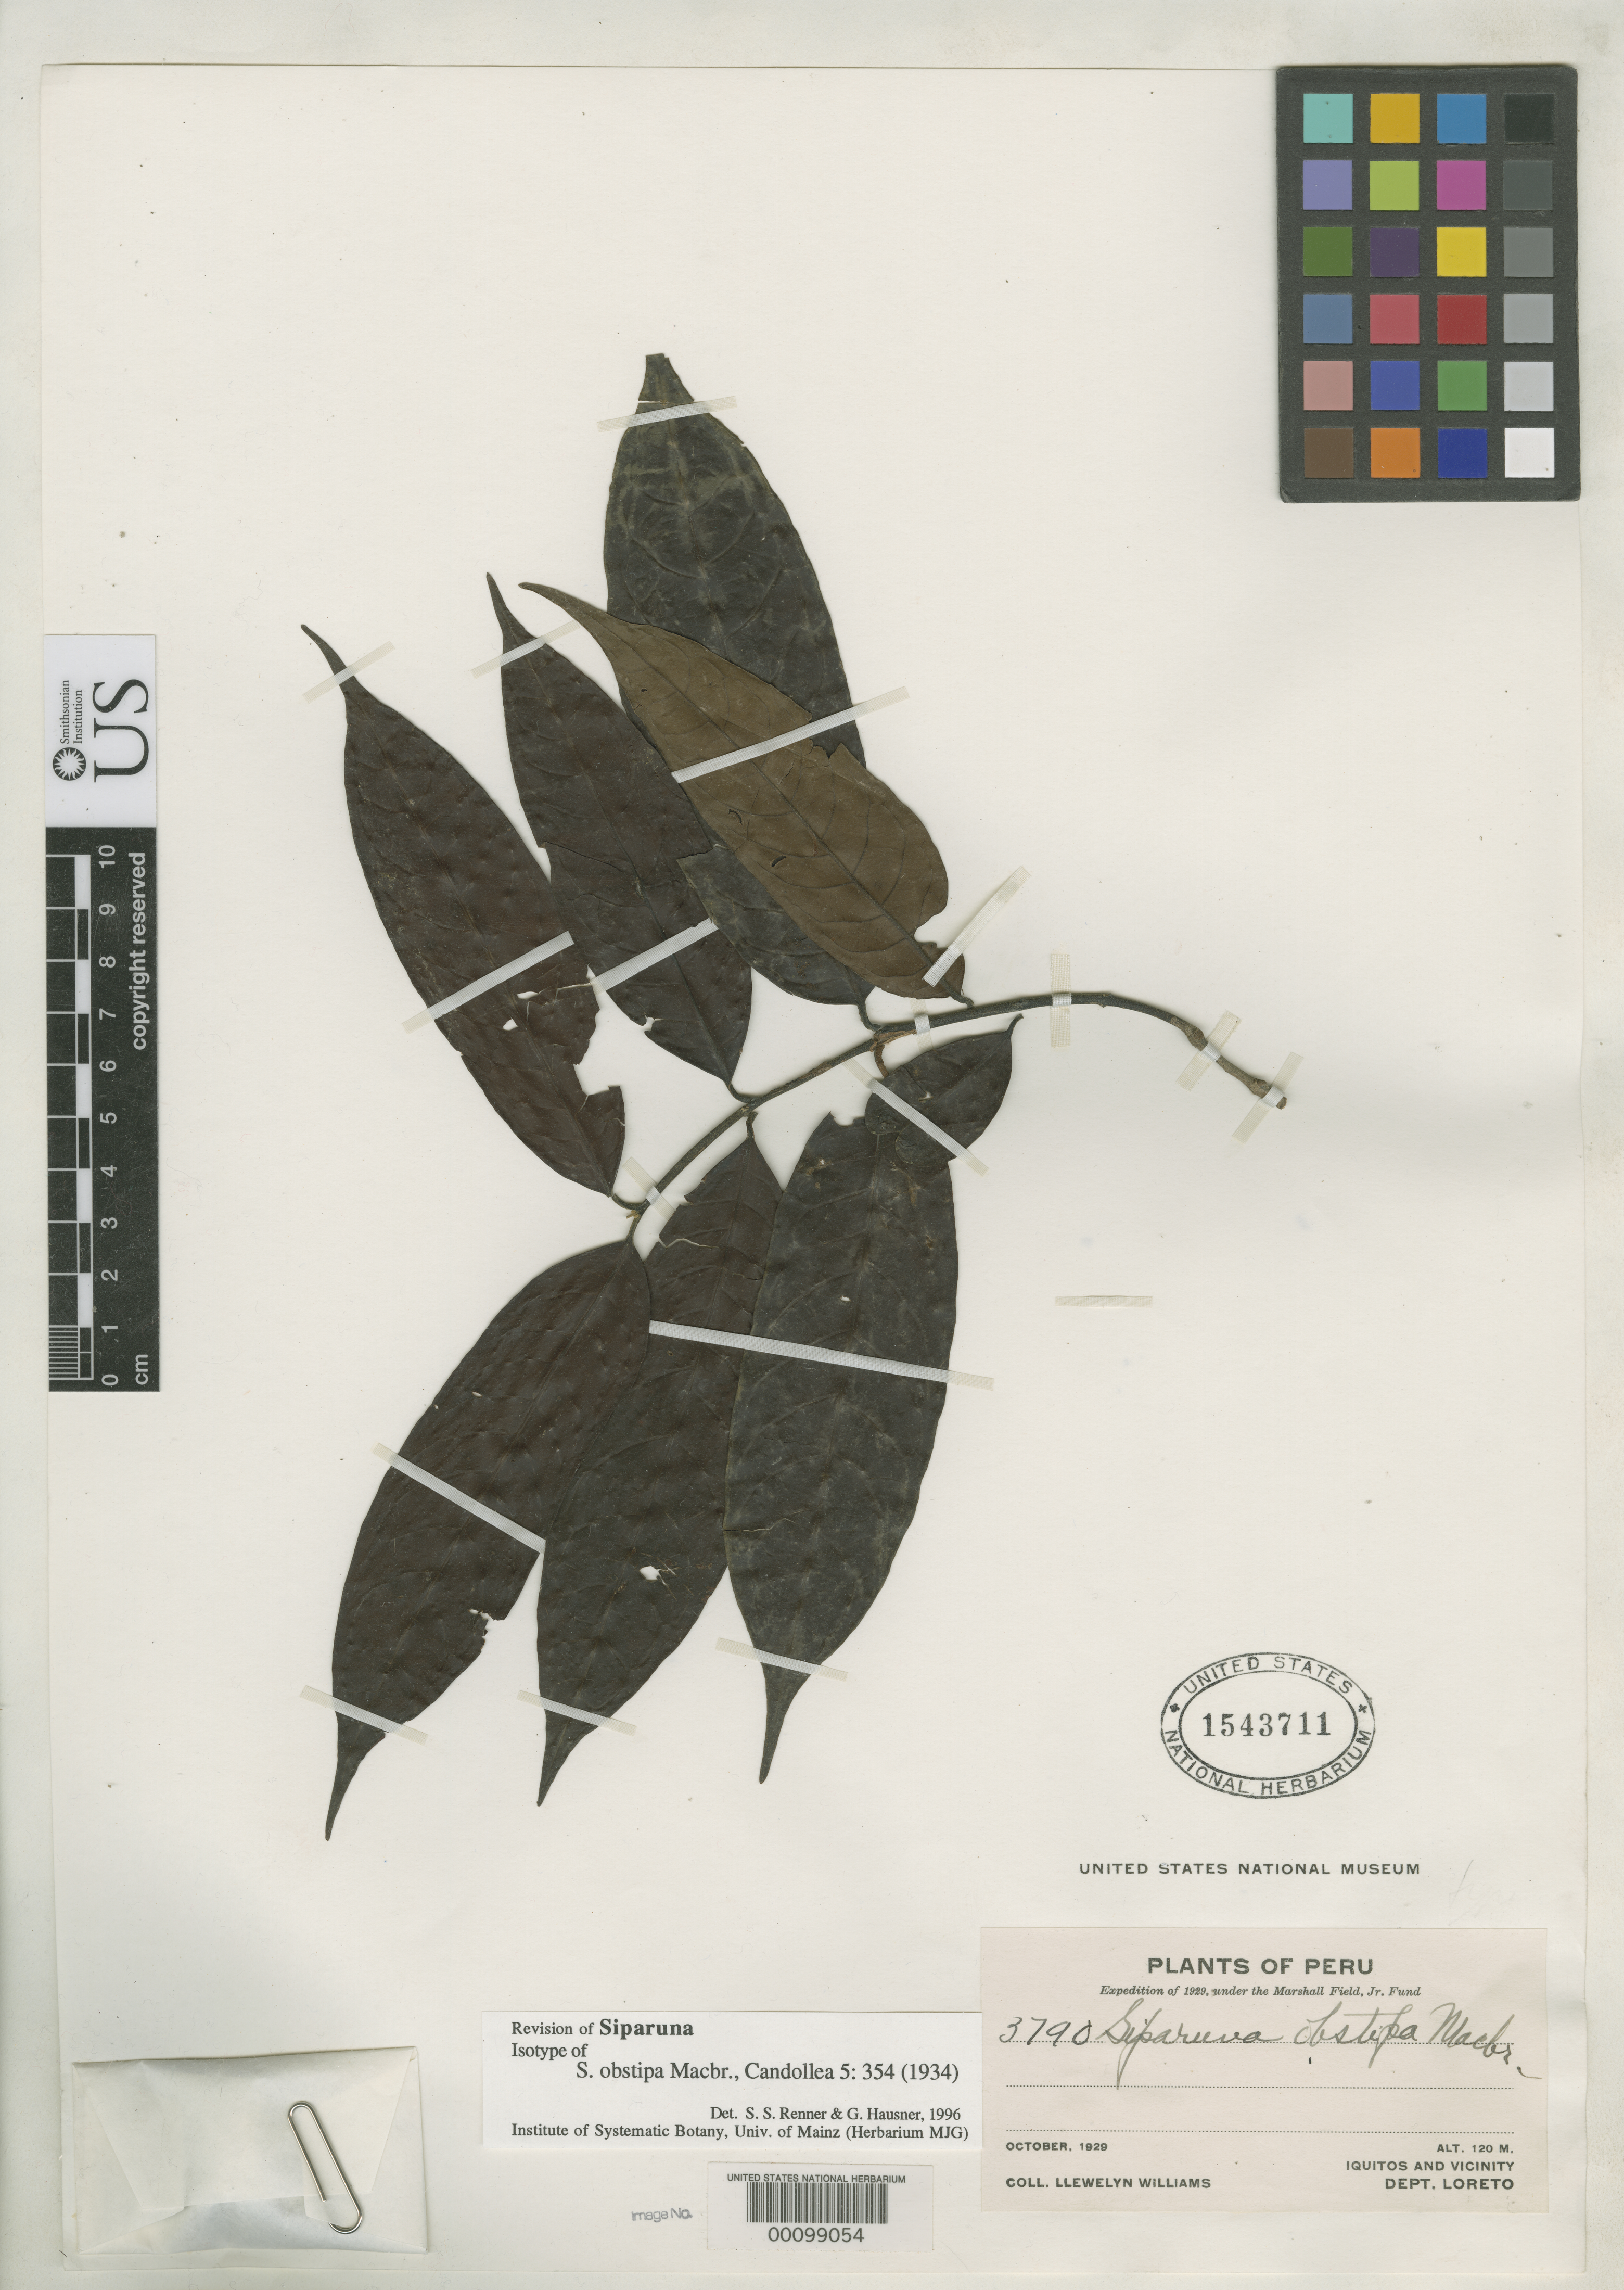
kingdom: Plantae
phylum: Tracheophyta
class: Magnoliopsida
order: Laurales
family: Siparunaceae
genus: Siparuna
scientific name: Siparuna obstipa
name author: J.F. Macbr.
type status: Isotype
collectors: Ll. Williams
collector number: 3790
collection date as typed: Oct 1929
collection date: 1929-10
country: Peru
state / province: Loreto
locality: Iquitos vicinity.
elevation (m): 120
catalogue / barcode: US 1543711